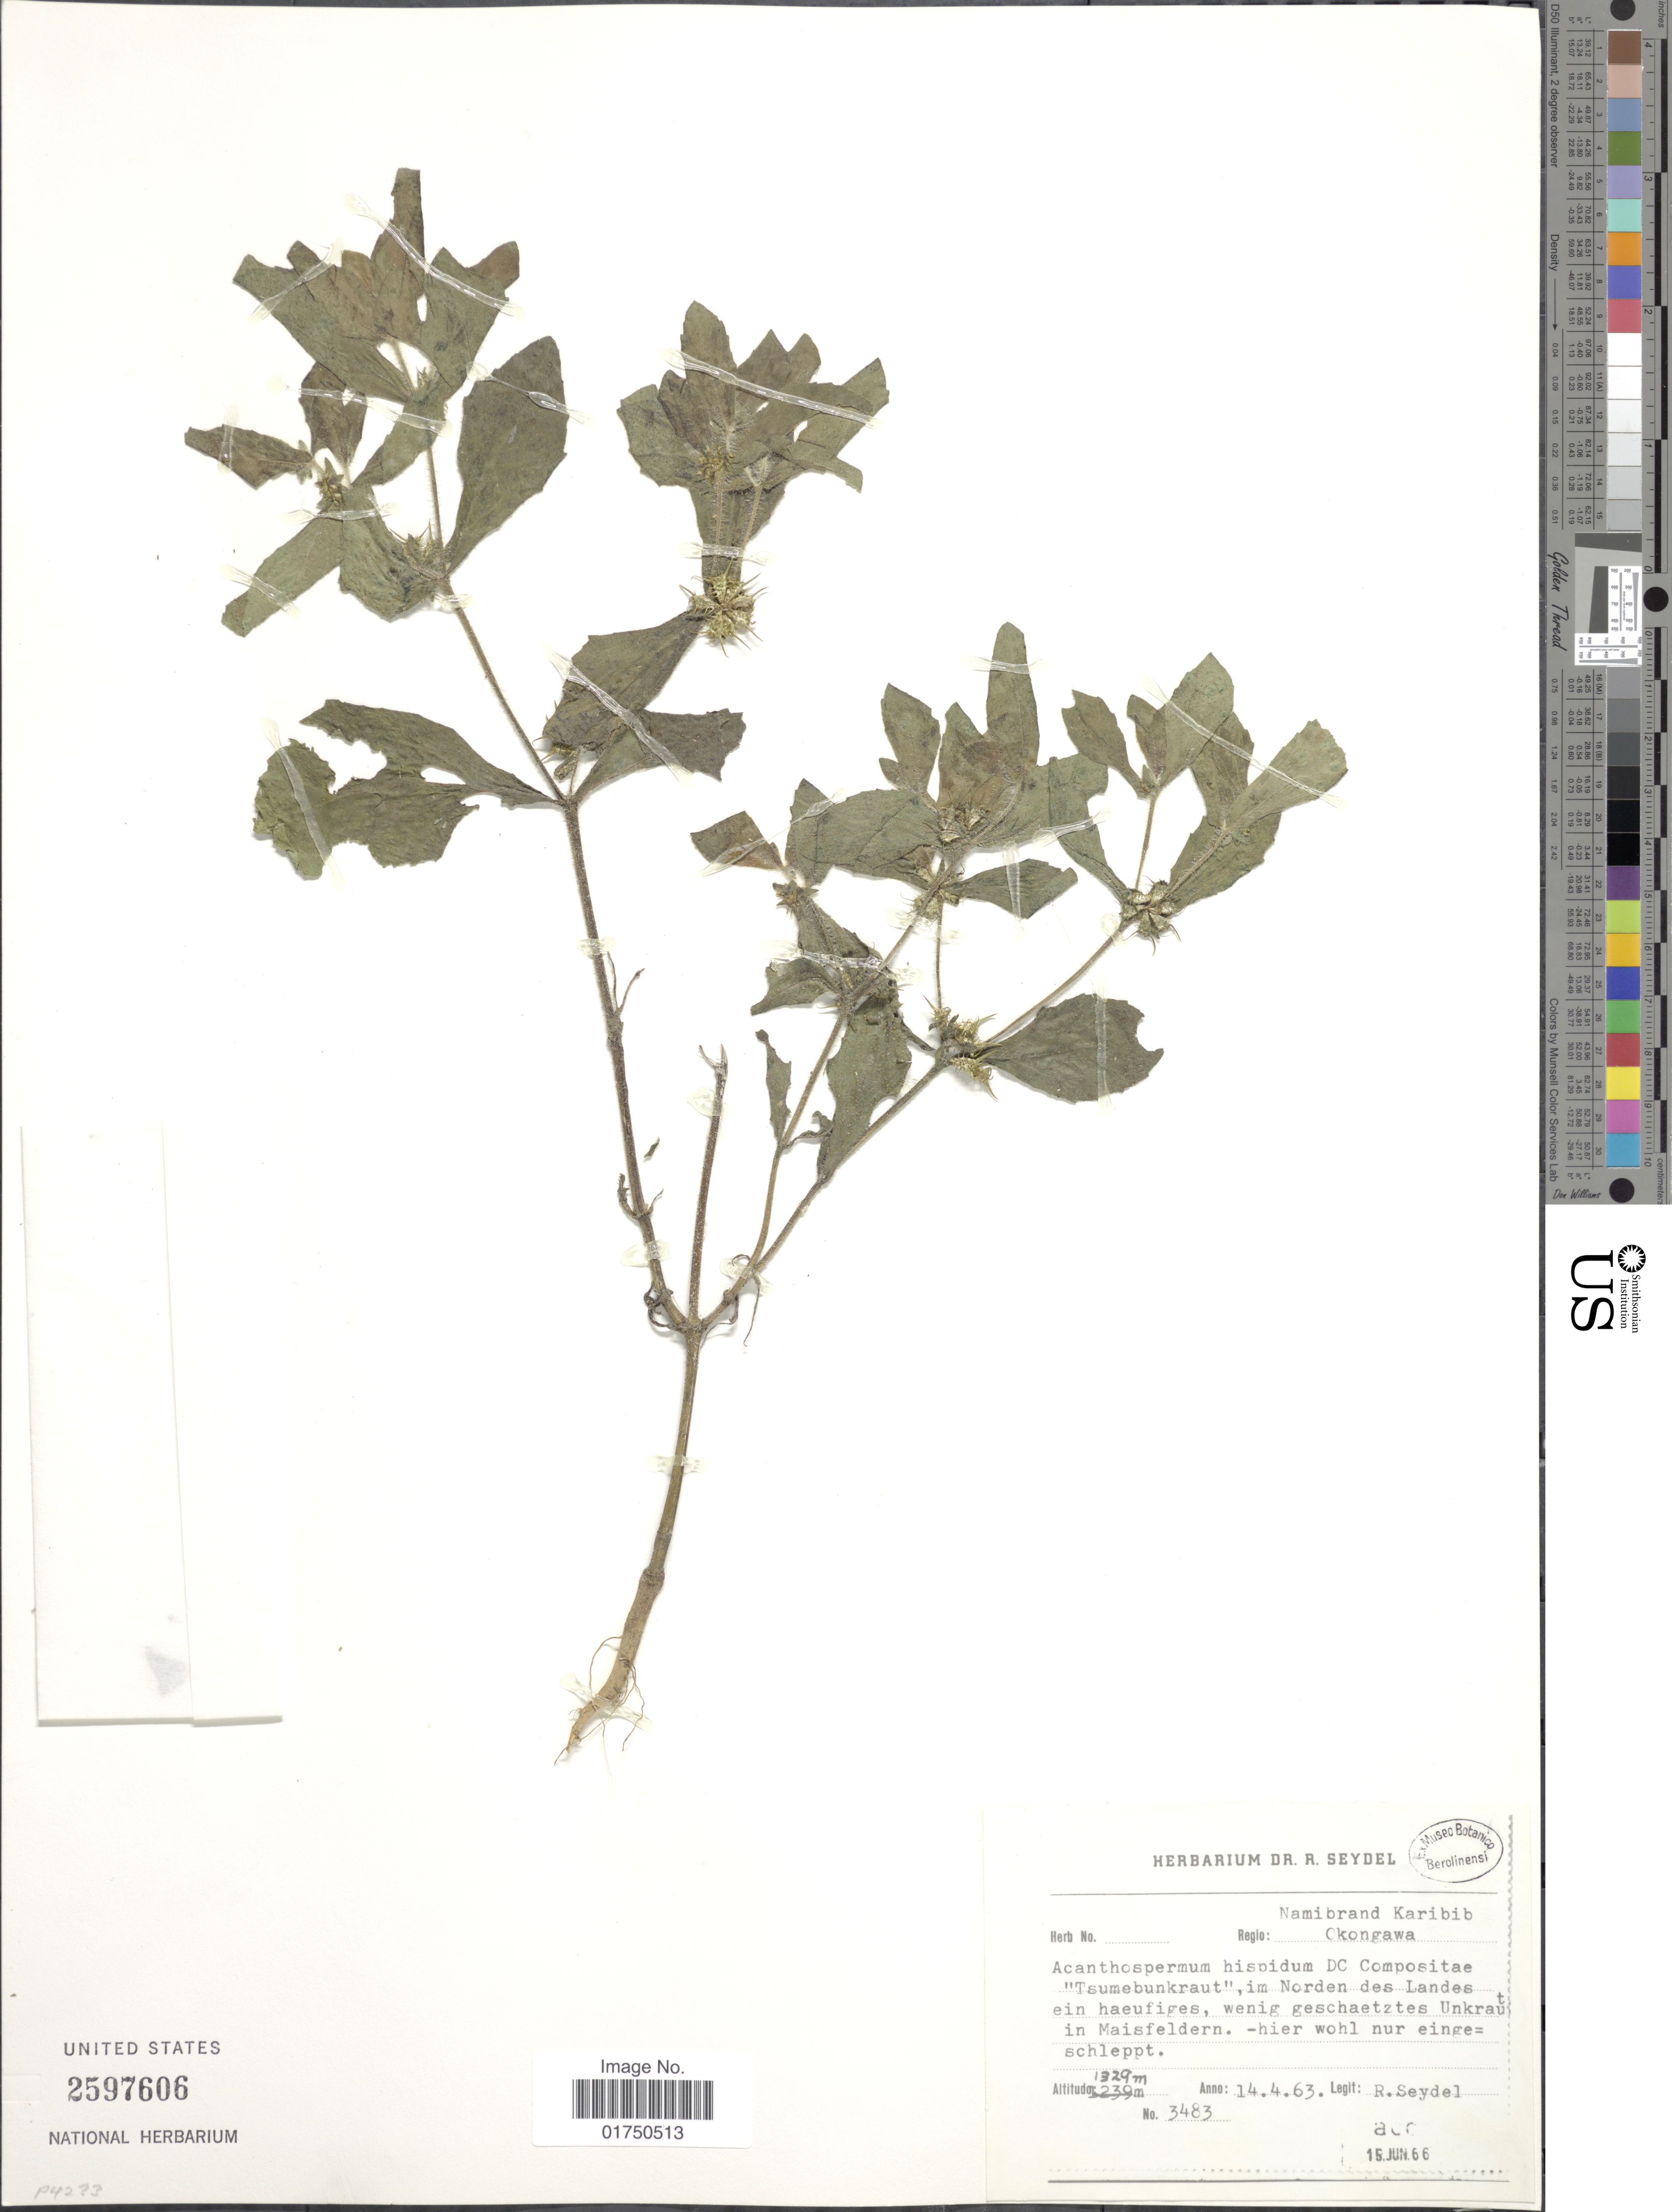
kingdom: Plantae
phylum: Tracheophyta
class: Magnoliopsida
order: Asterales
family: Asteraceae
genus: Acanthospermum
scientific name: Acanthospermum hispidum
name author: DC.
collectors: R. Seydel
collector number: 3483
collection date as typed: Transcribed d/m/y: 14/4/63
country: Namibia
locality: Regio: Namibrand Karibib Okongawa). Im Norden des Landes ein haeufiges, wenig geschaetztes Unkrau in Maisfeldern.- hier wohl nur einges schleppt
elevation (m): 1329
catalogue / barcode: US 2597606